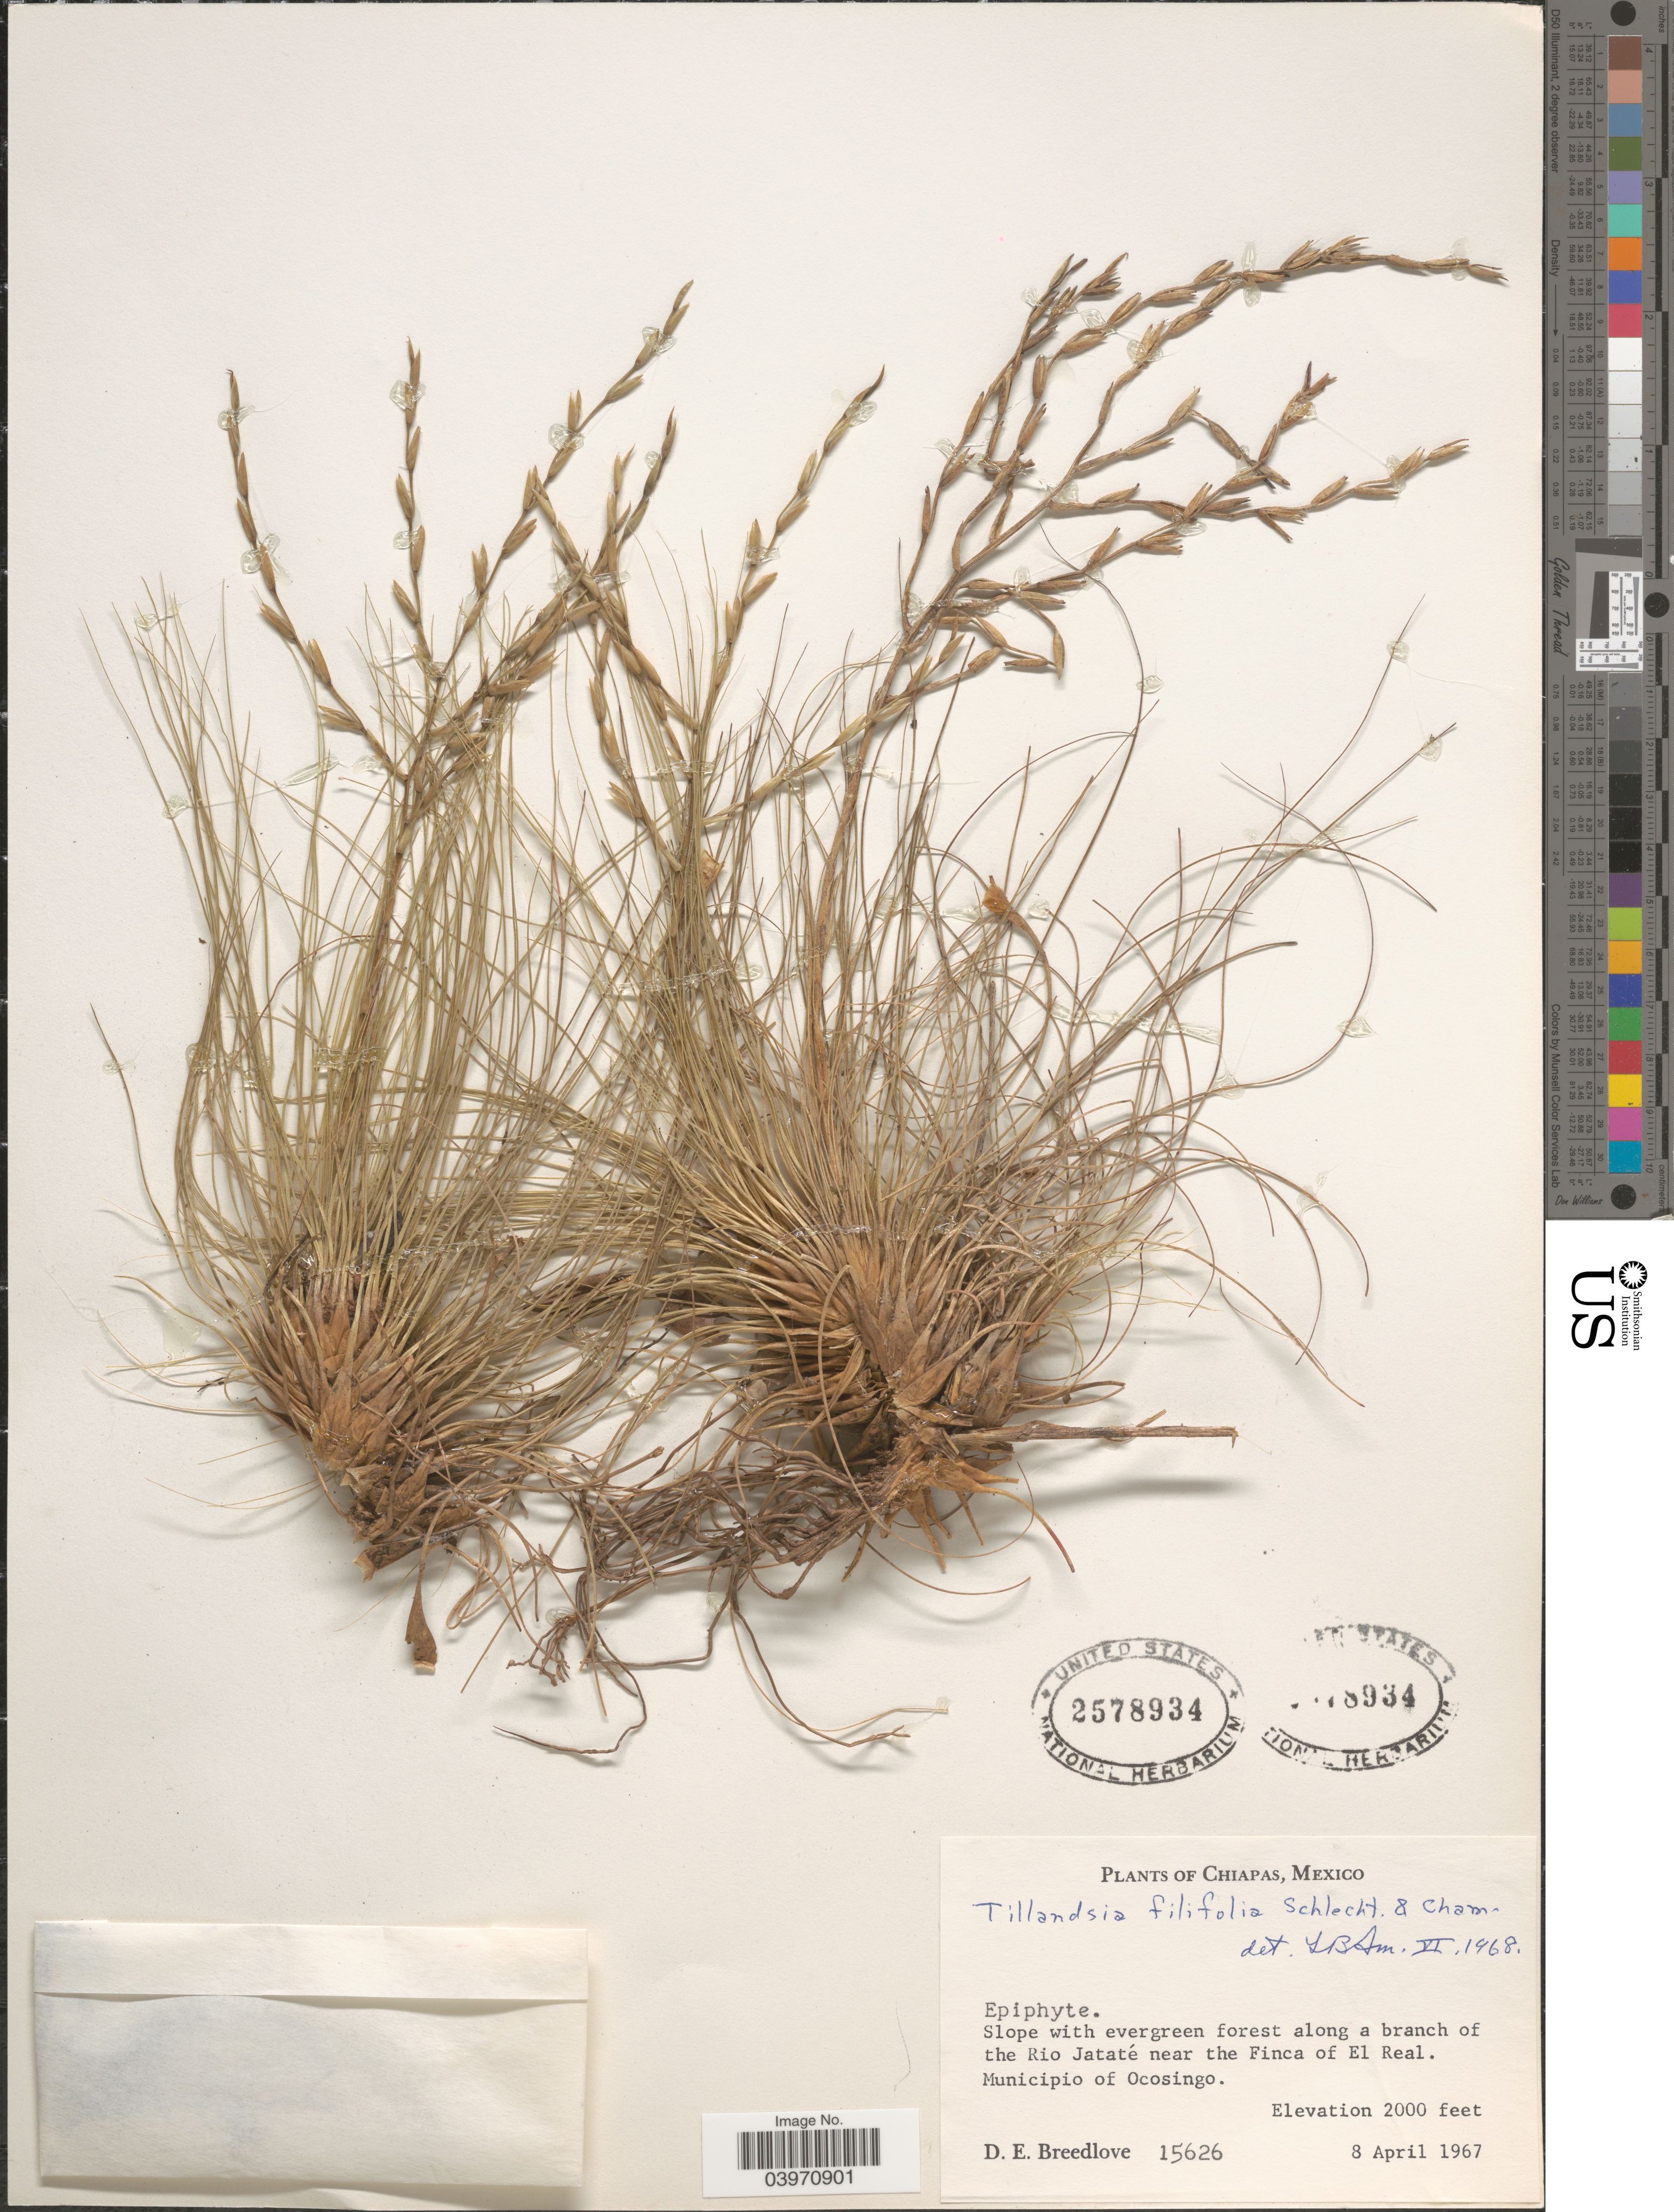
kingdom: Plantae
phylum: Tracheophyta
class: Liliopsida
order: Poales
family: Bromeliaceae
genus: Tillandsia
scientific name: Tillandsia filifolia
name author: Schltdl. & Cham.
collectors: D. E. Breedlove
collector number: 15626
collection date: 1967-04-08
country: Mexico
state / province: Chiapas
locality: Along a branch of the Rio Jataté near the Finca of El Real. Municipio of Ocosingo.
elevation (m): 610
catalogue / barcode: US 2578934